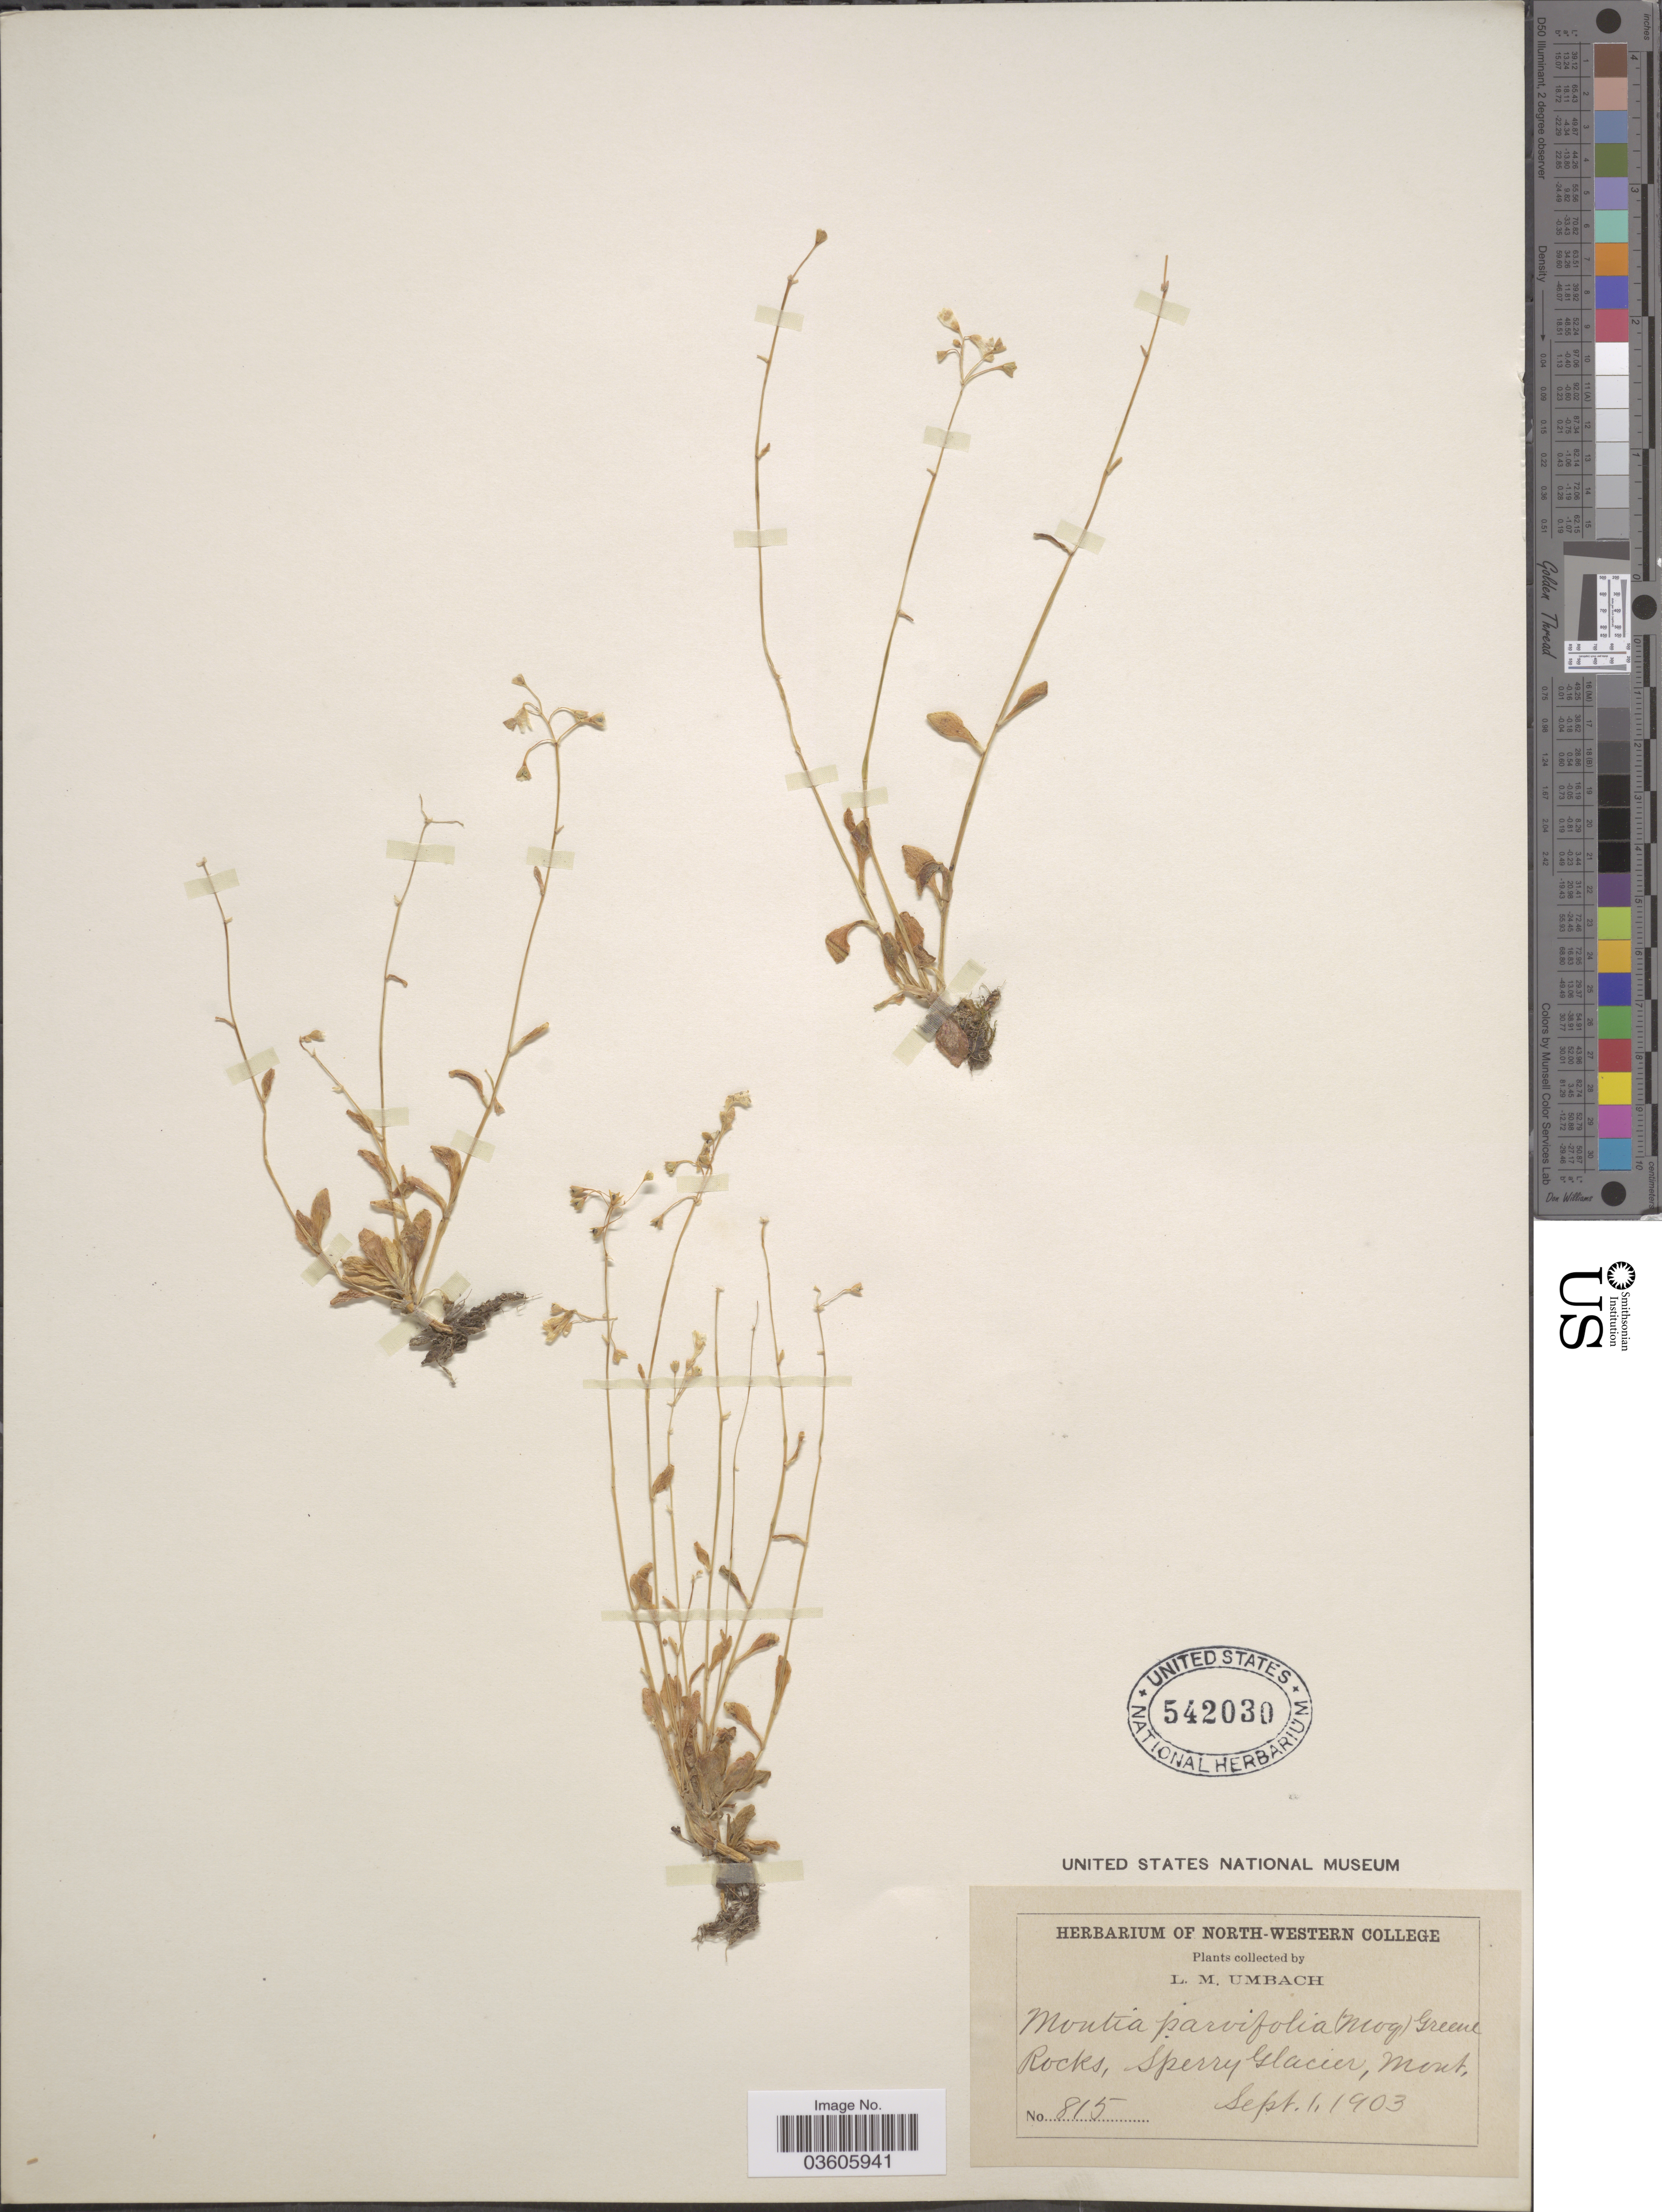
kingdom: Plantae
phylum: Tracheophyta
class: Magnoliopsida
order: Caryophyllales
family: Montiaceae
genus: Montia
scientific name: Montia parvifolia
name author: (Moc. ex DC.) Greene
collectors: L. M. Umbach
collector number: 815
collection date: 1903-09-01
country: United States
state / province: Montana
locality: Rocks, Sperry Glacier.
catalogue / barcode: US 542030